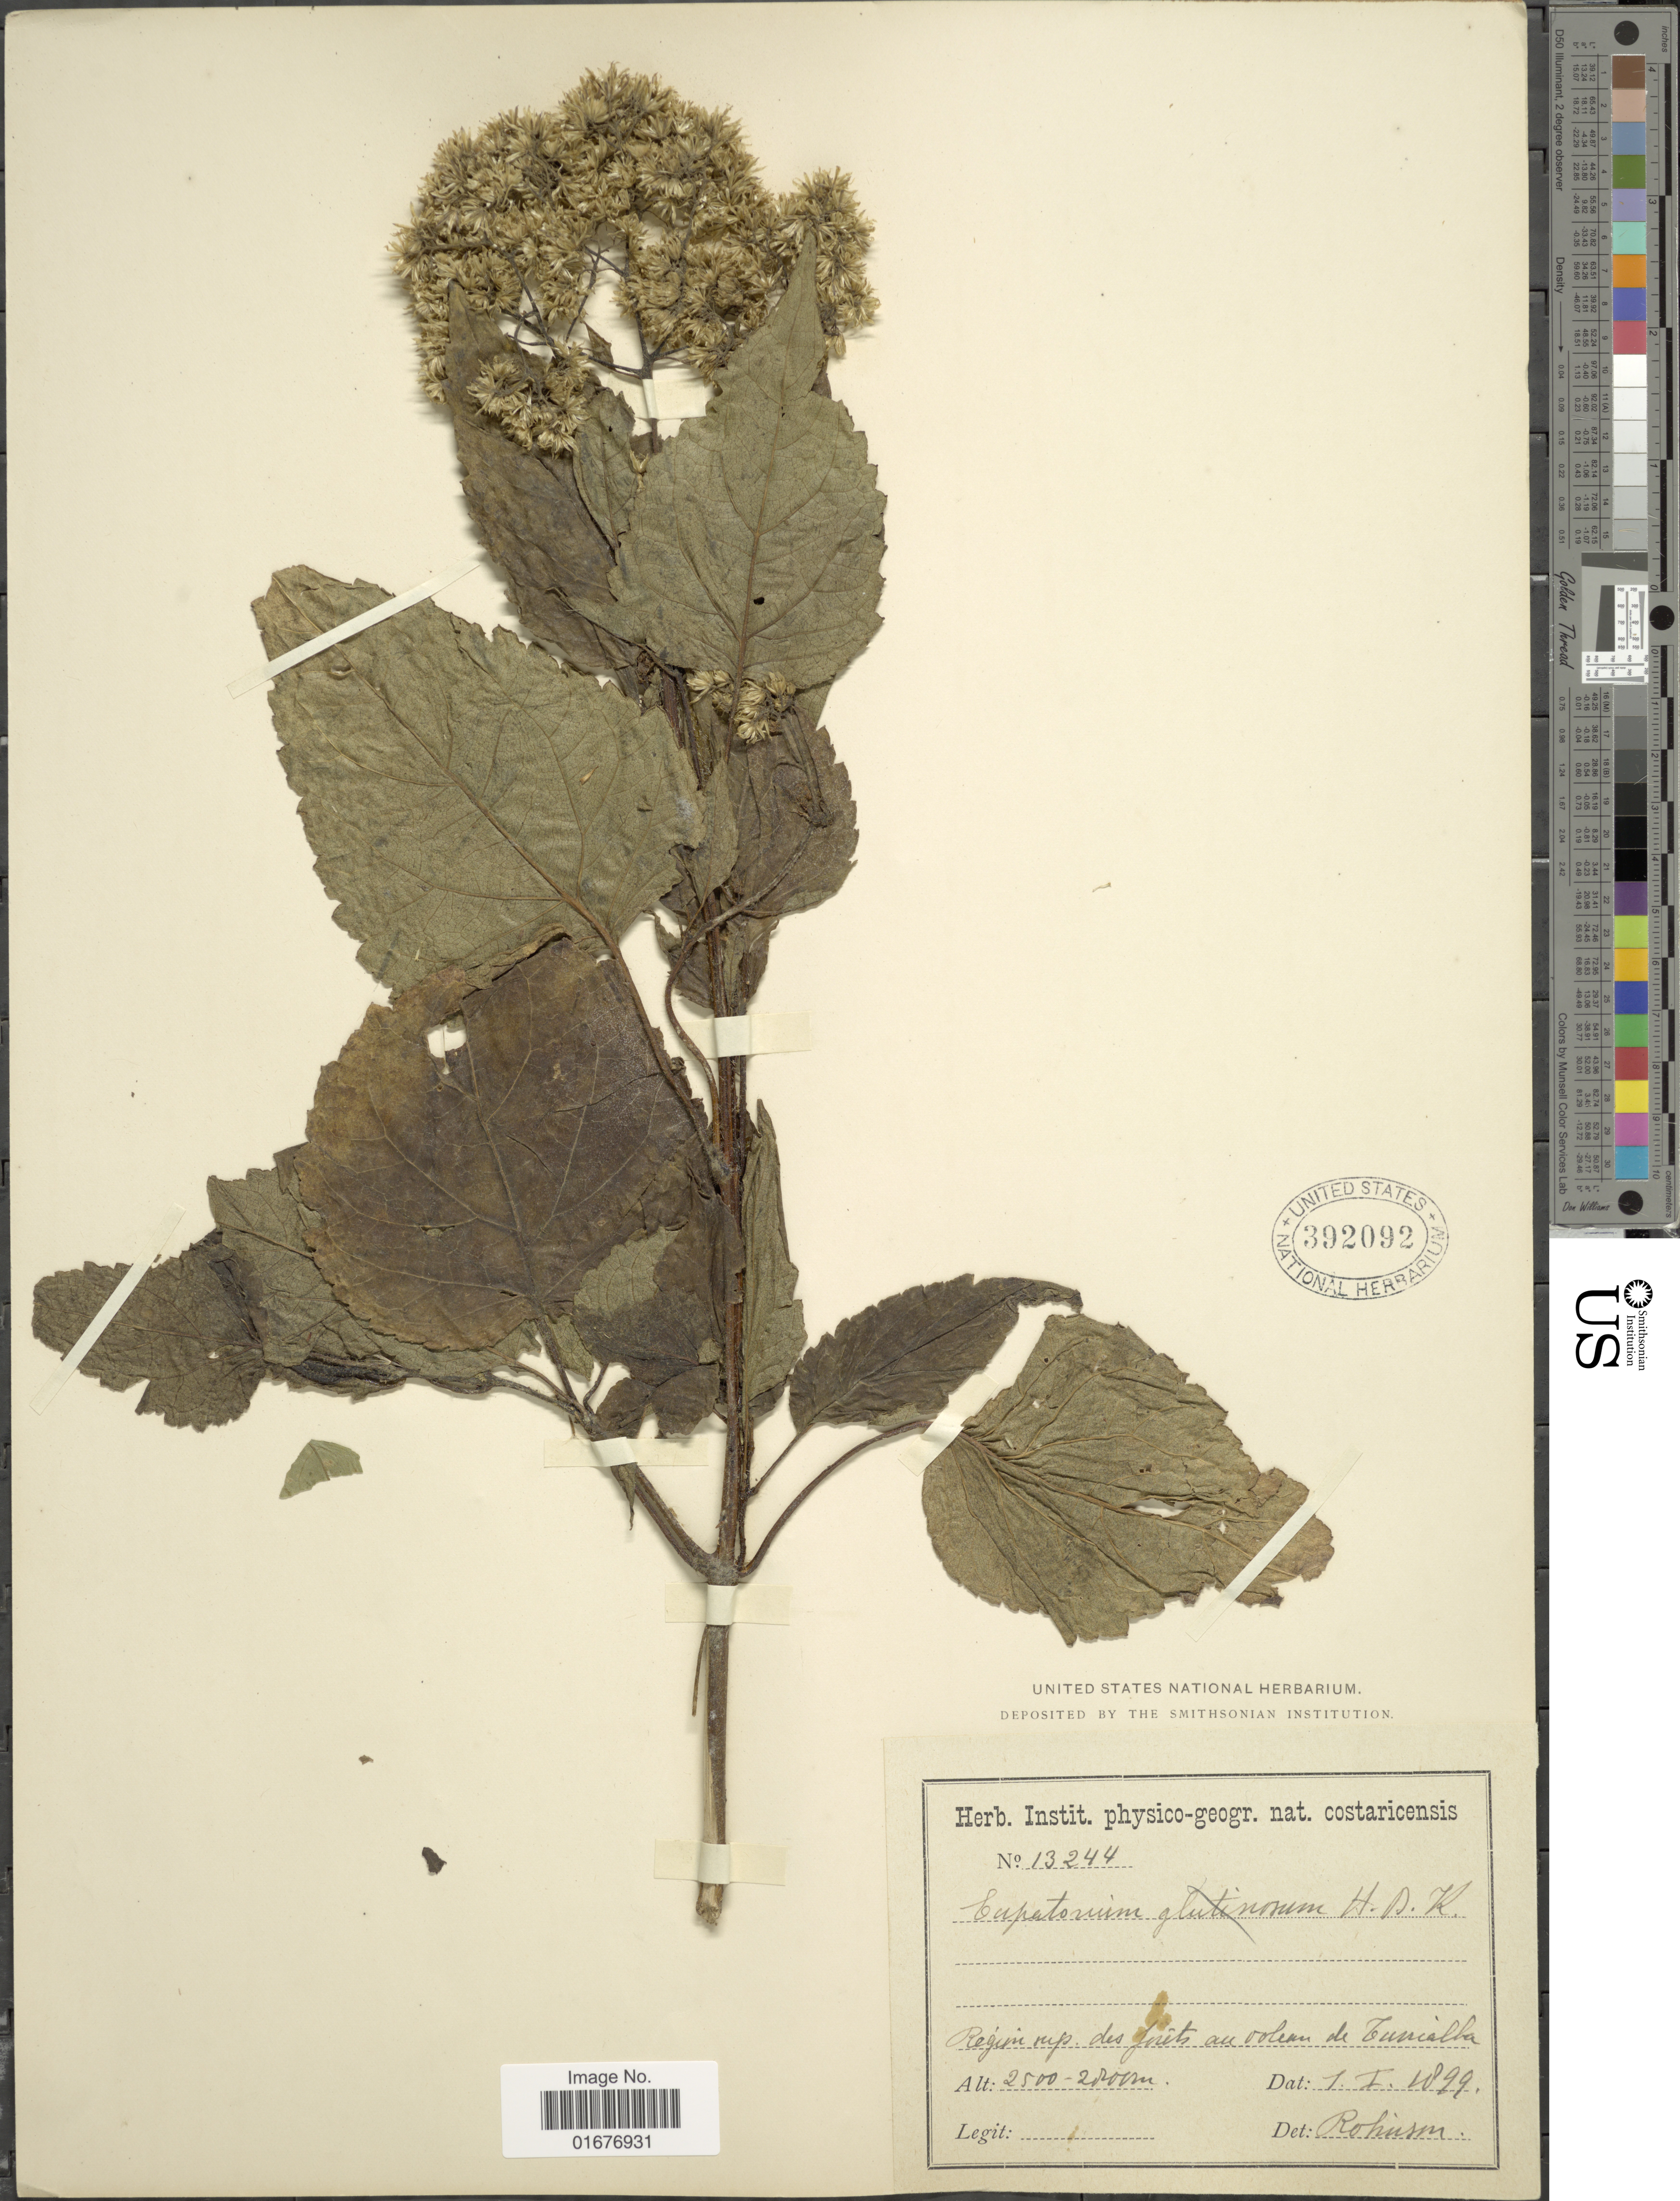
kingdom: Plantae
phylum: Tracheophyta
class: Magnoliopsida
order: Asterales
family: Asteraceae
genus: Ageratina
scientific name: Ageratina subcordata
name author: (Benth. ex Oerst.) R.M. King & H. Rob.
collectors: ex Herb. Inst. Physico-Geogr. Nat. Costarricensis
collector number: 13244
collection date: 1899-01-01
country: Costa Rica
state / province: Cartago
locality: Région sup. des forêts au volcan de Turrialba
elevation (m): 2500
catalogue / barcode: US 392092